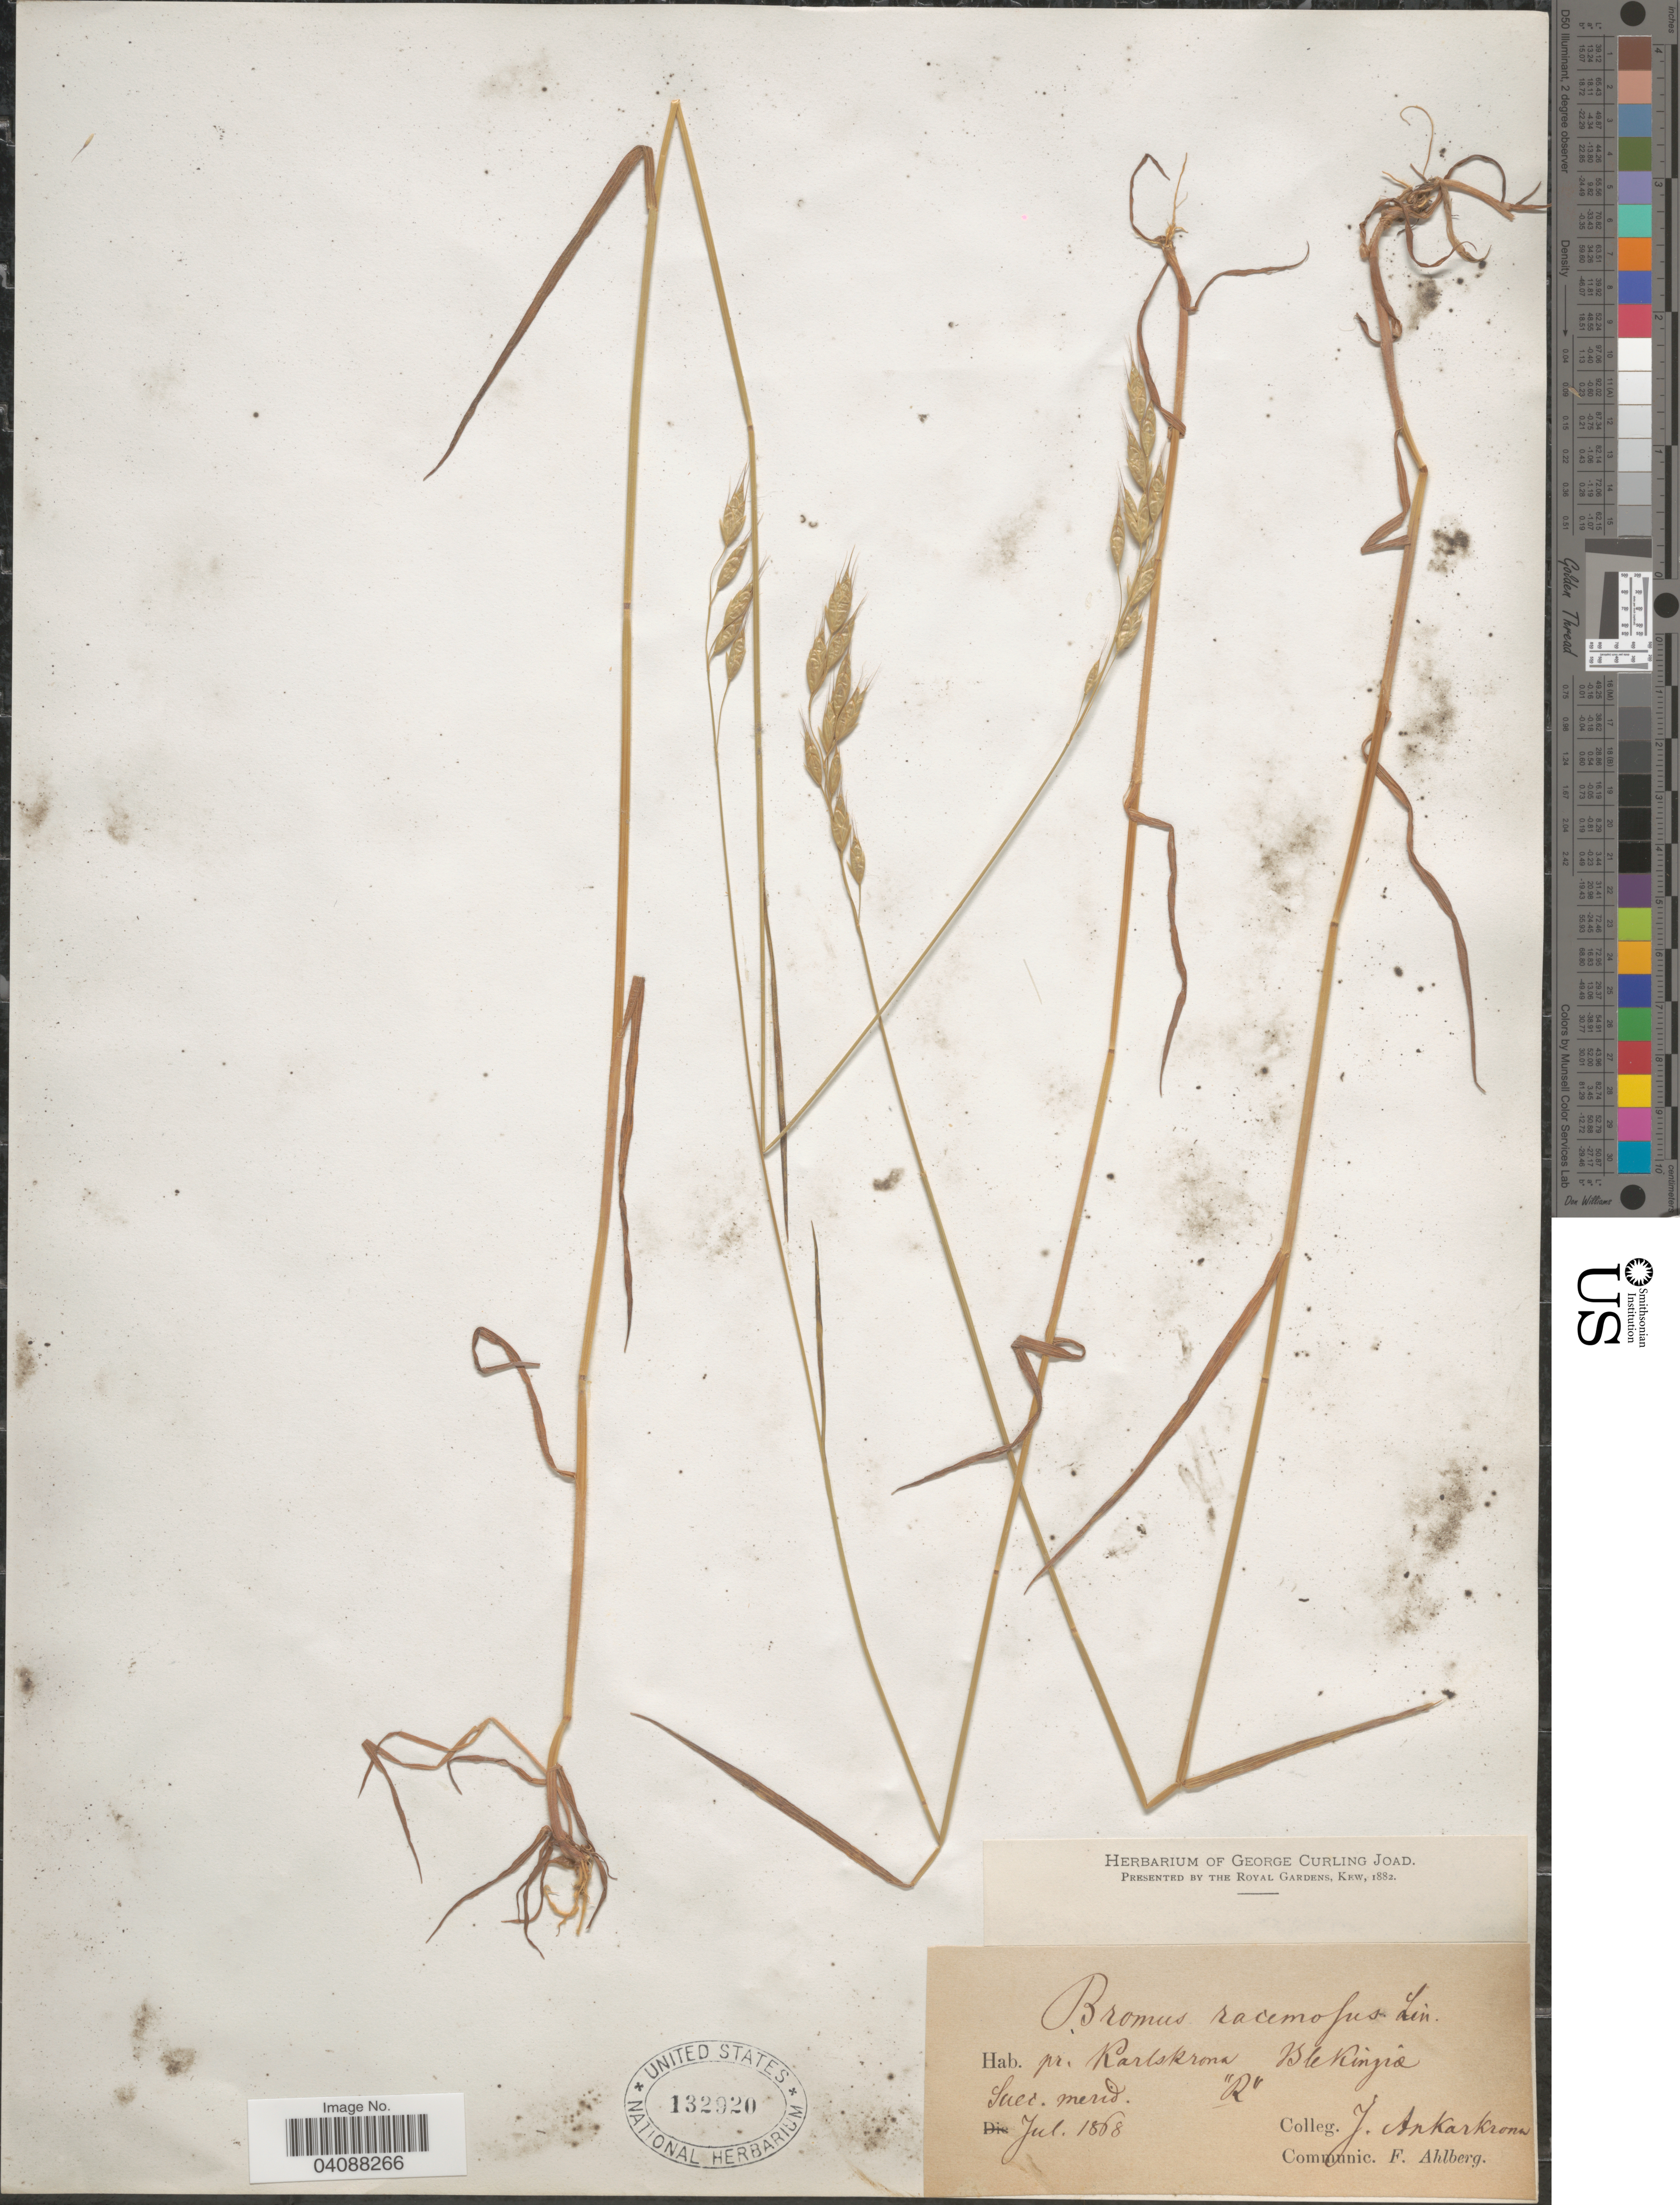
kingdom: Plantae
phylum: Tracheophyta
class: Liliopsida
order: Poales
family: Poaceae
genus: Bromus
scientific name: Bromus racemosus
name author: L.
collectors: J. Ankarkrona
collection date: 1868-07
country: Sweden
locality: Pr. Karlskrona Blekingia. Suec. merid. "R".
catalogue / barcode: US 132920